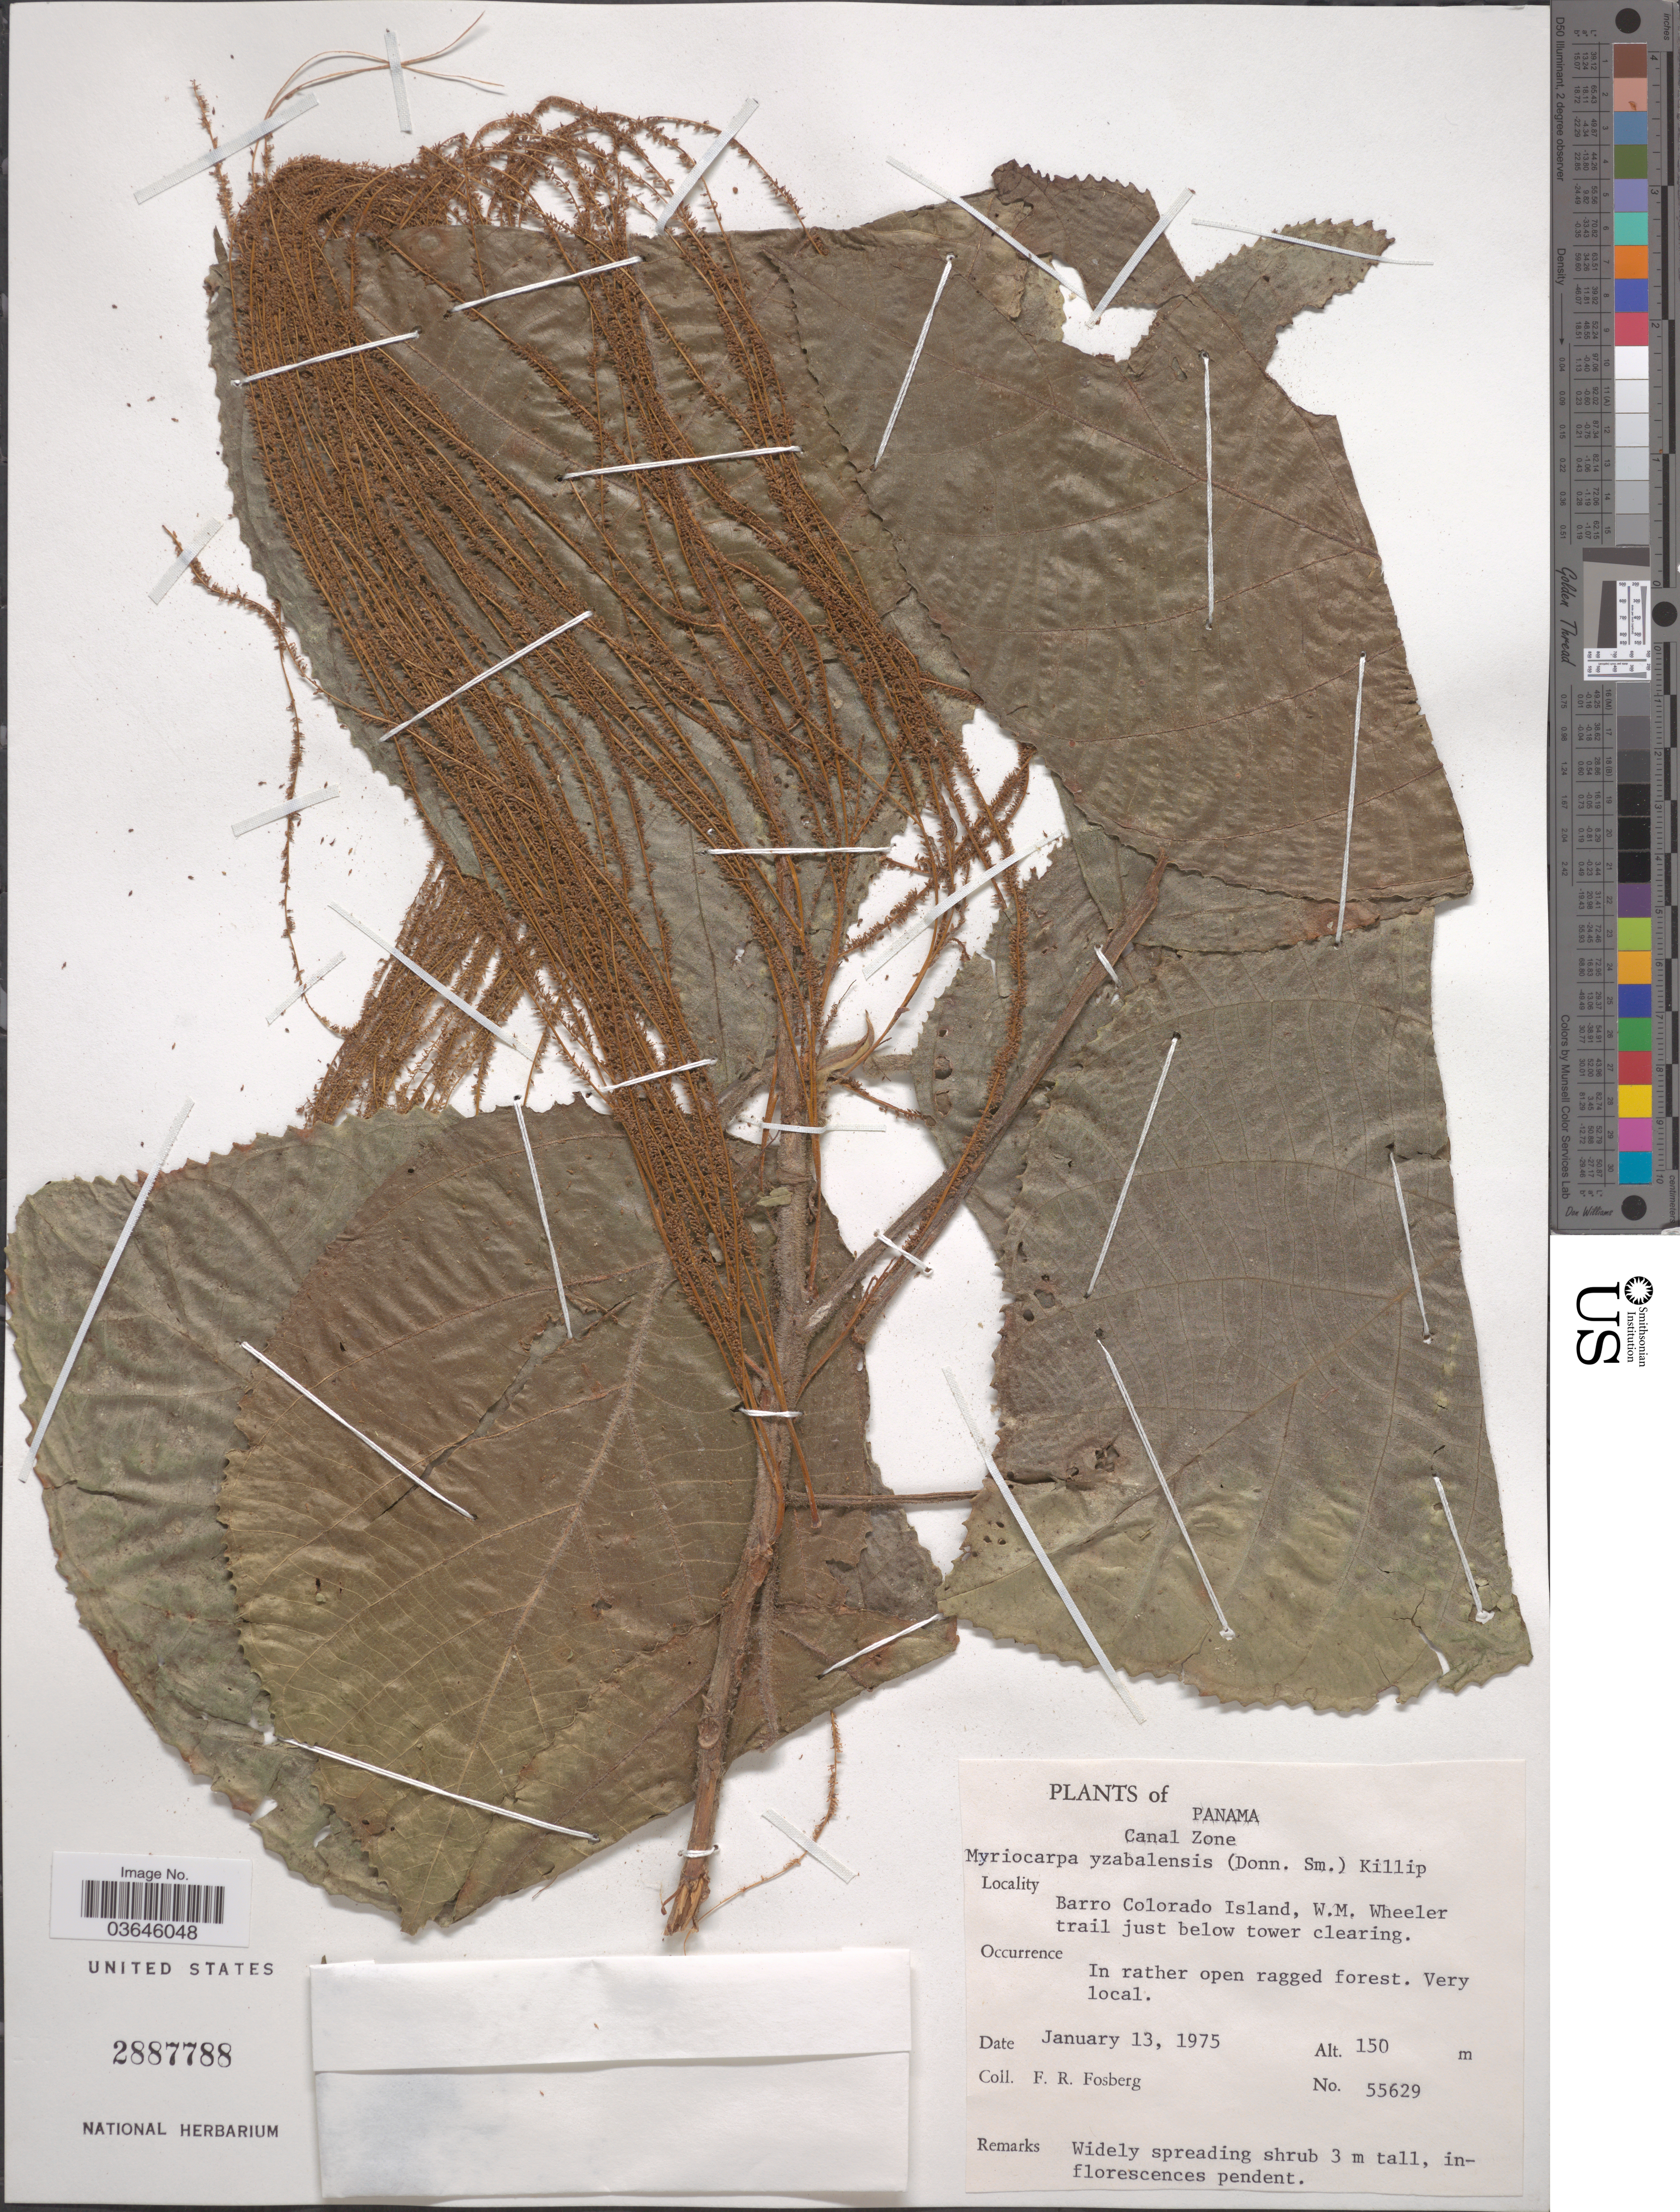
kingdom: Plantae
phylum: Tracheophyta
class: Magnoliopsida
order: Rosales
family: Urticaceae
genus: Myriocarpa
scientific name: Myriocarpa longipes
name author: Liebm.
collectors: F. R. Fosberg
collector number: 55629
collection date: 1975-01-13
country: Panama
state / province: Panamá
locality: Canal Zone. Barro Colorado Island, W. M. Wheeler trail just below tower clearing.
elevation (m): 150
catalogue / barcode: US 2887788